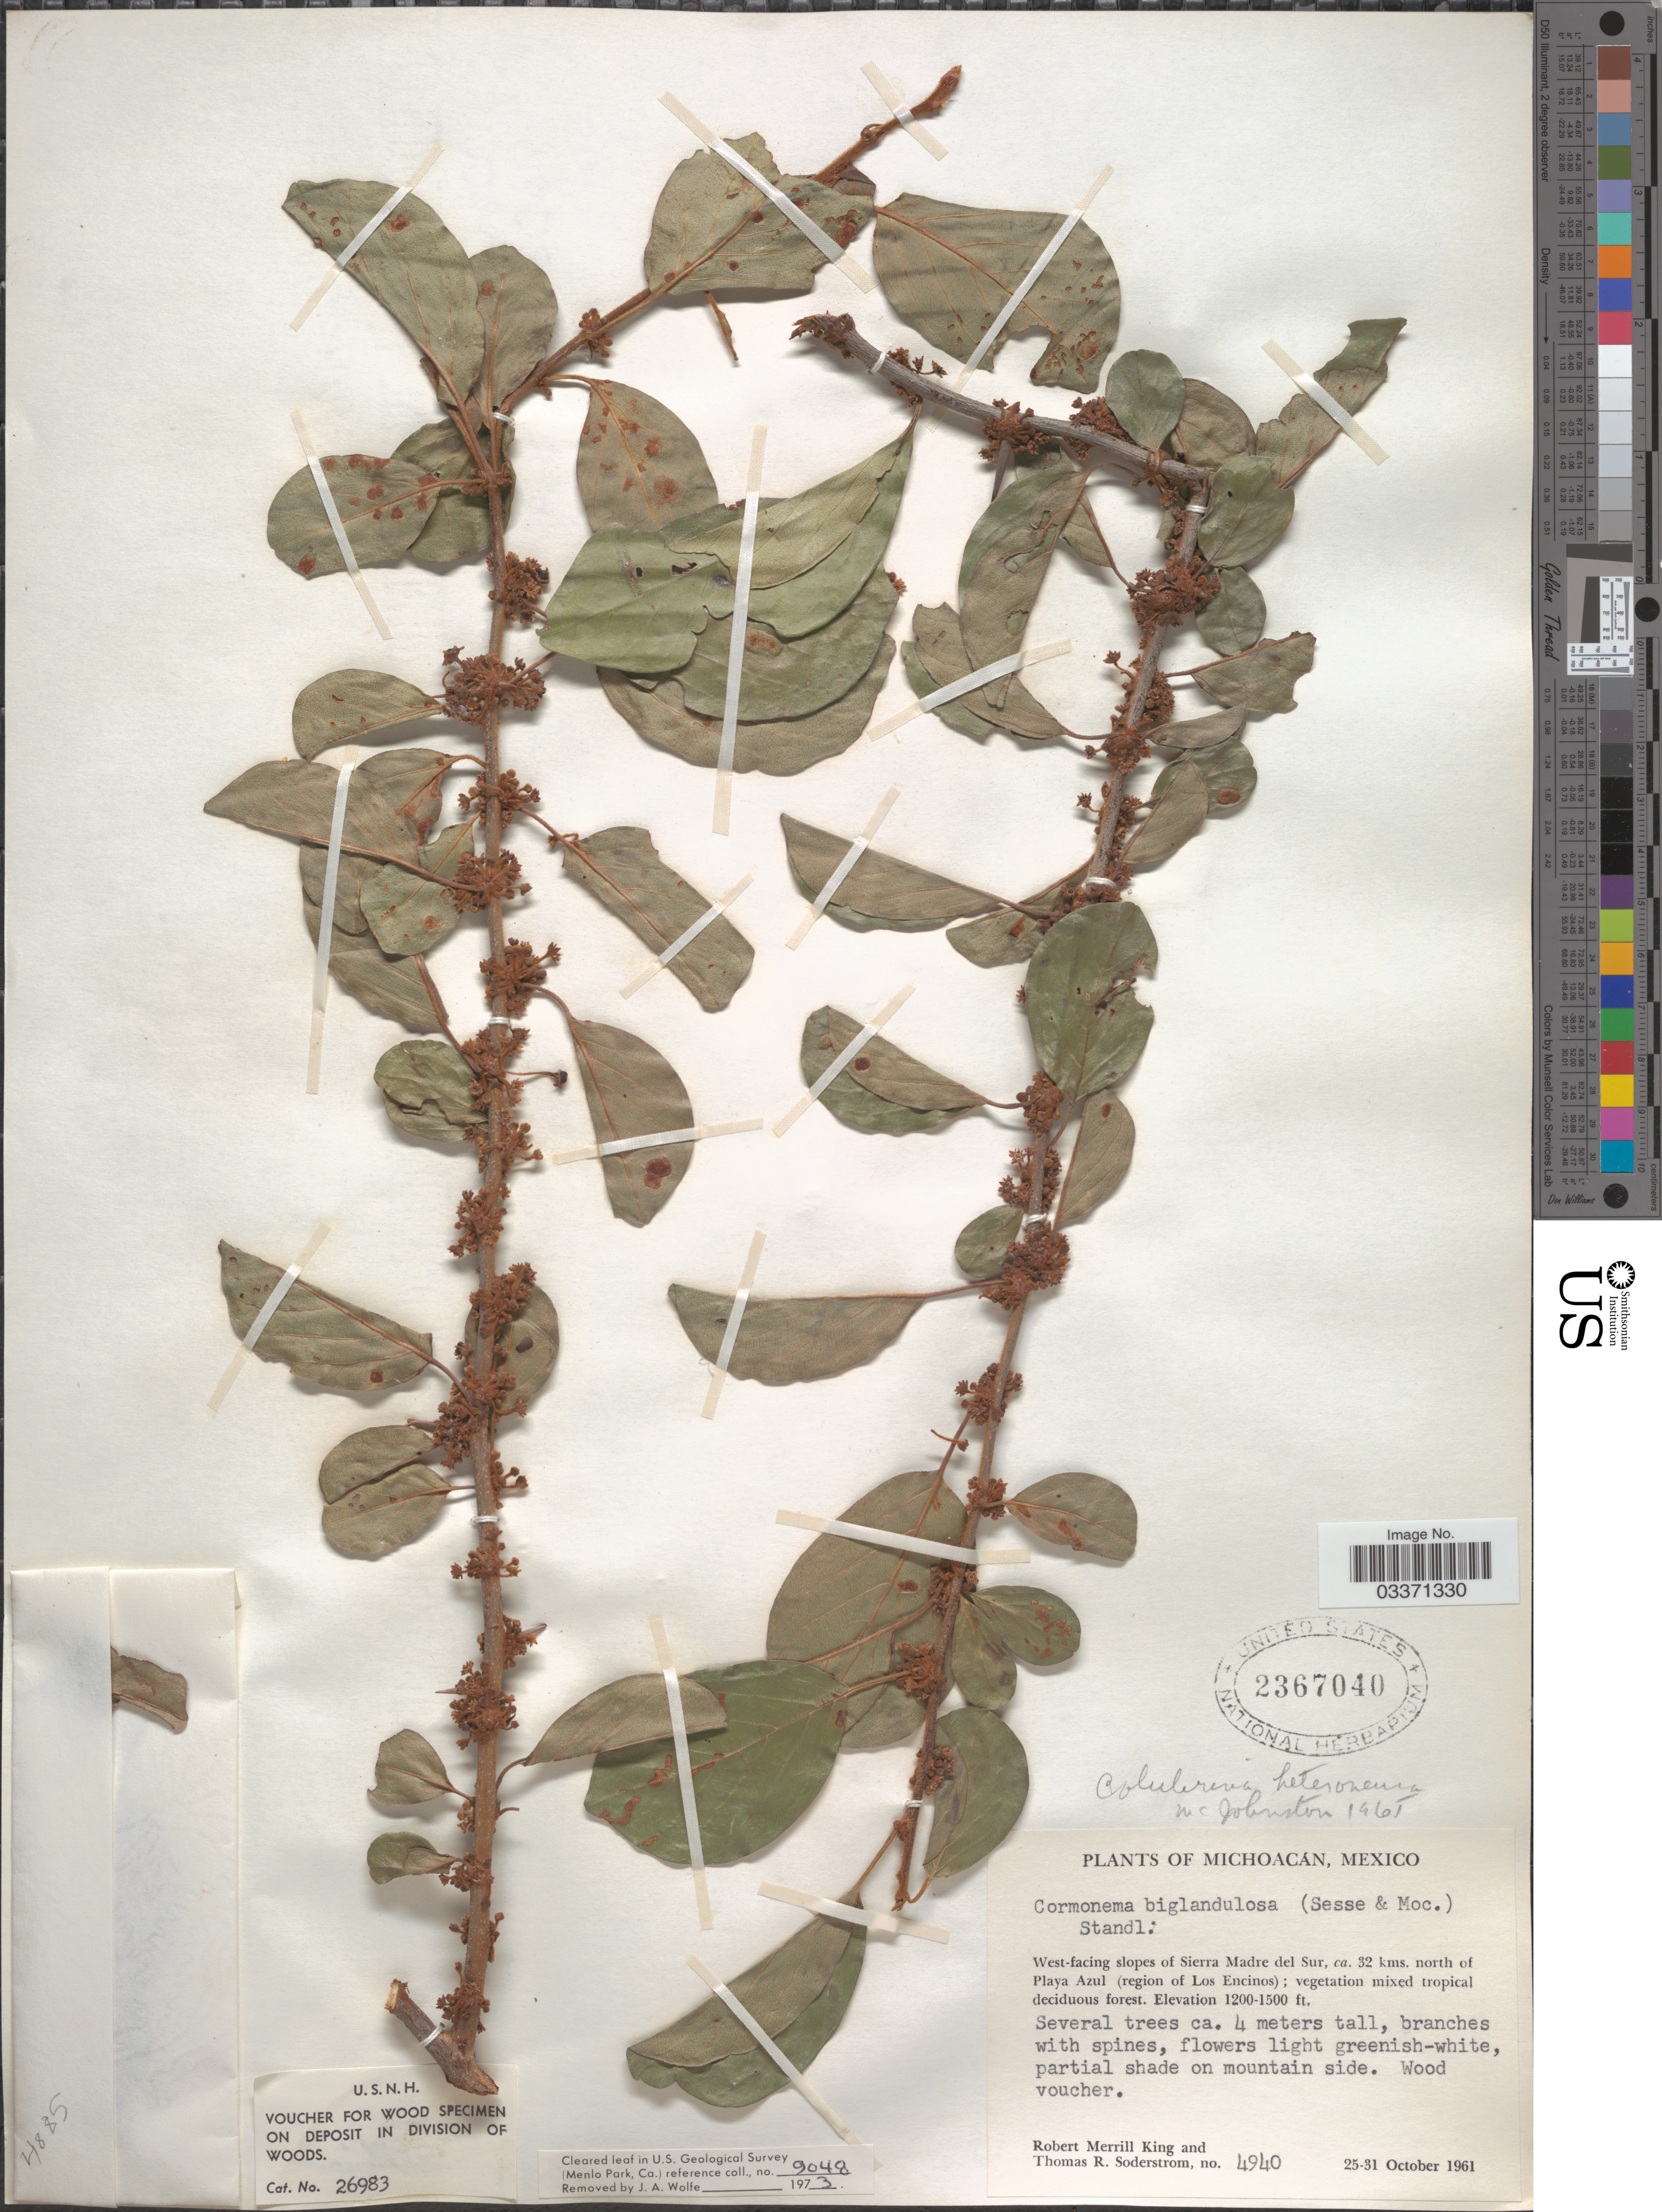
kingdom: Plantae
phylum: Tracheophyta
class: Magnoliopsida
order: Rosales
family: Rhamnaceae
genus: Colubrina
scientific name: Colubrina heteroneura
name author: (Griseb.) Standl.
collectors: R. M. King & T. R. Soderstrom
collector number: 4940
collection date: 1961-10-25/1961-10-31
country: Mexico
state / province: Michoacán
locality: West-facing slopes of Sierra Madre del Sur, ca. 32 kms. north of Playa Azul (region of Los Encinos).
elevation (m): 366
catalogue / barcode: US 2367040